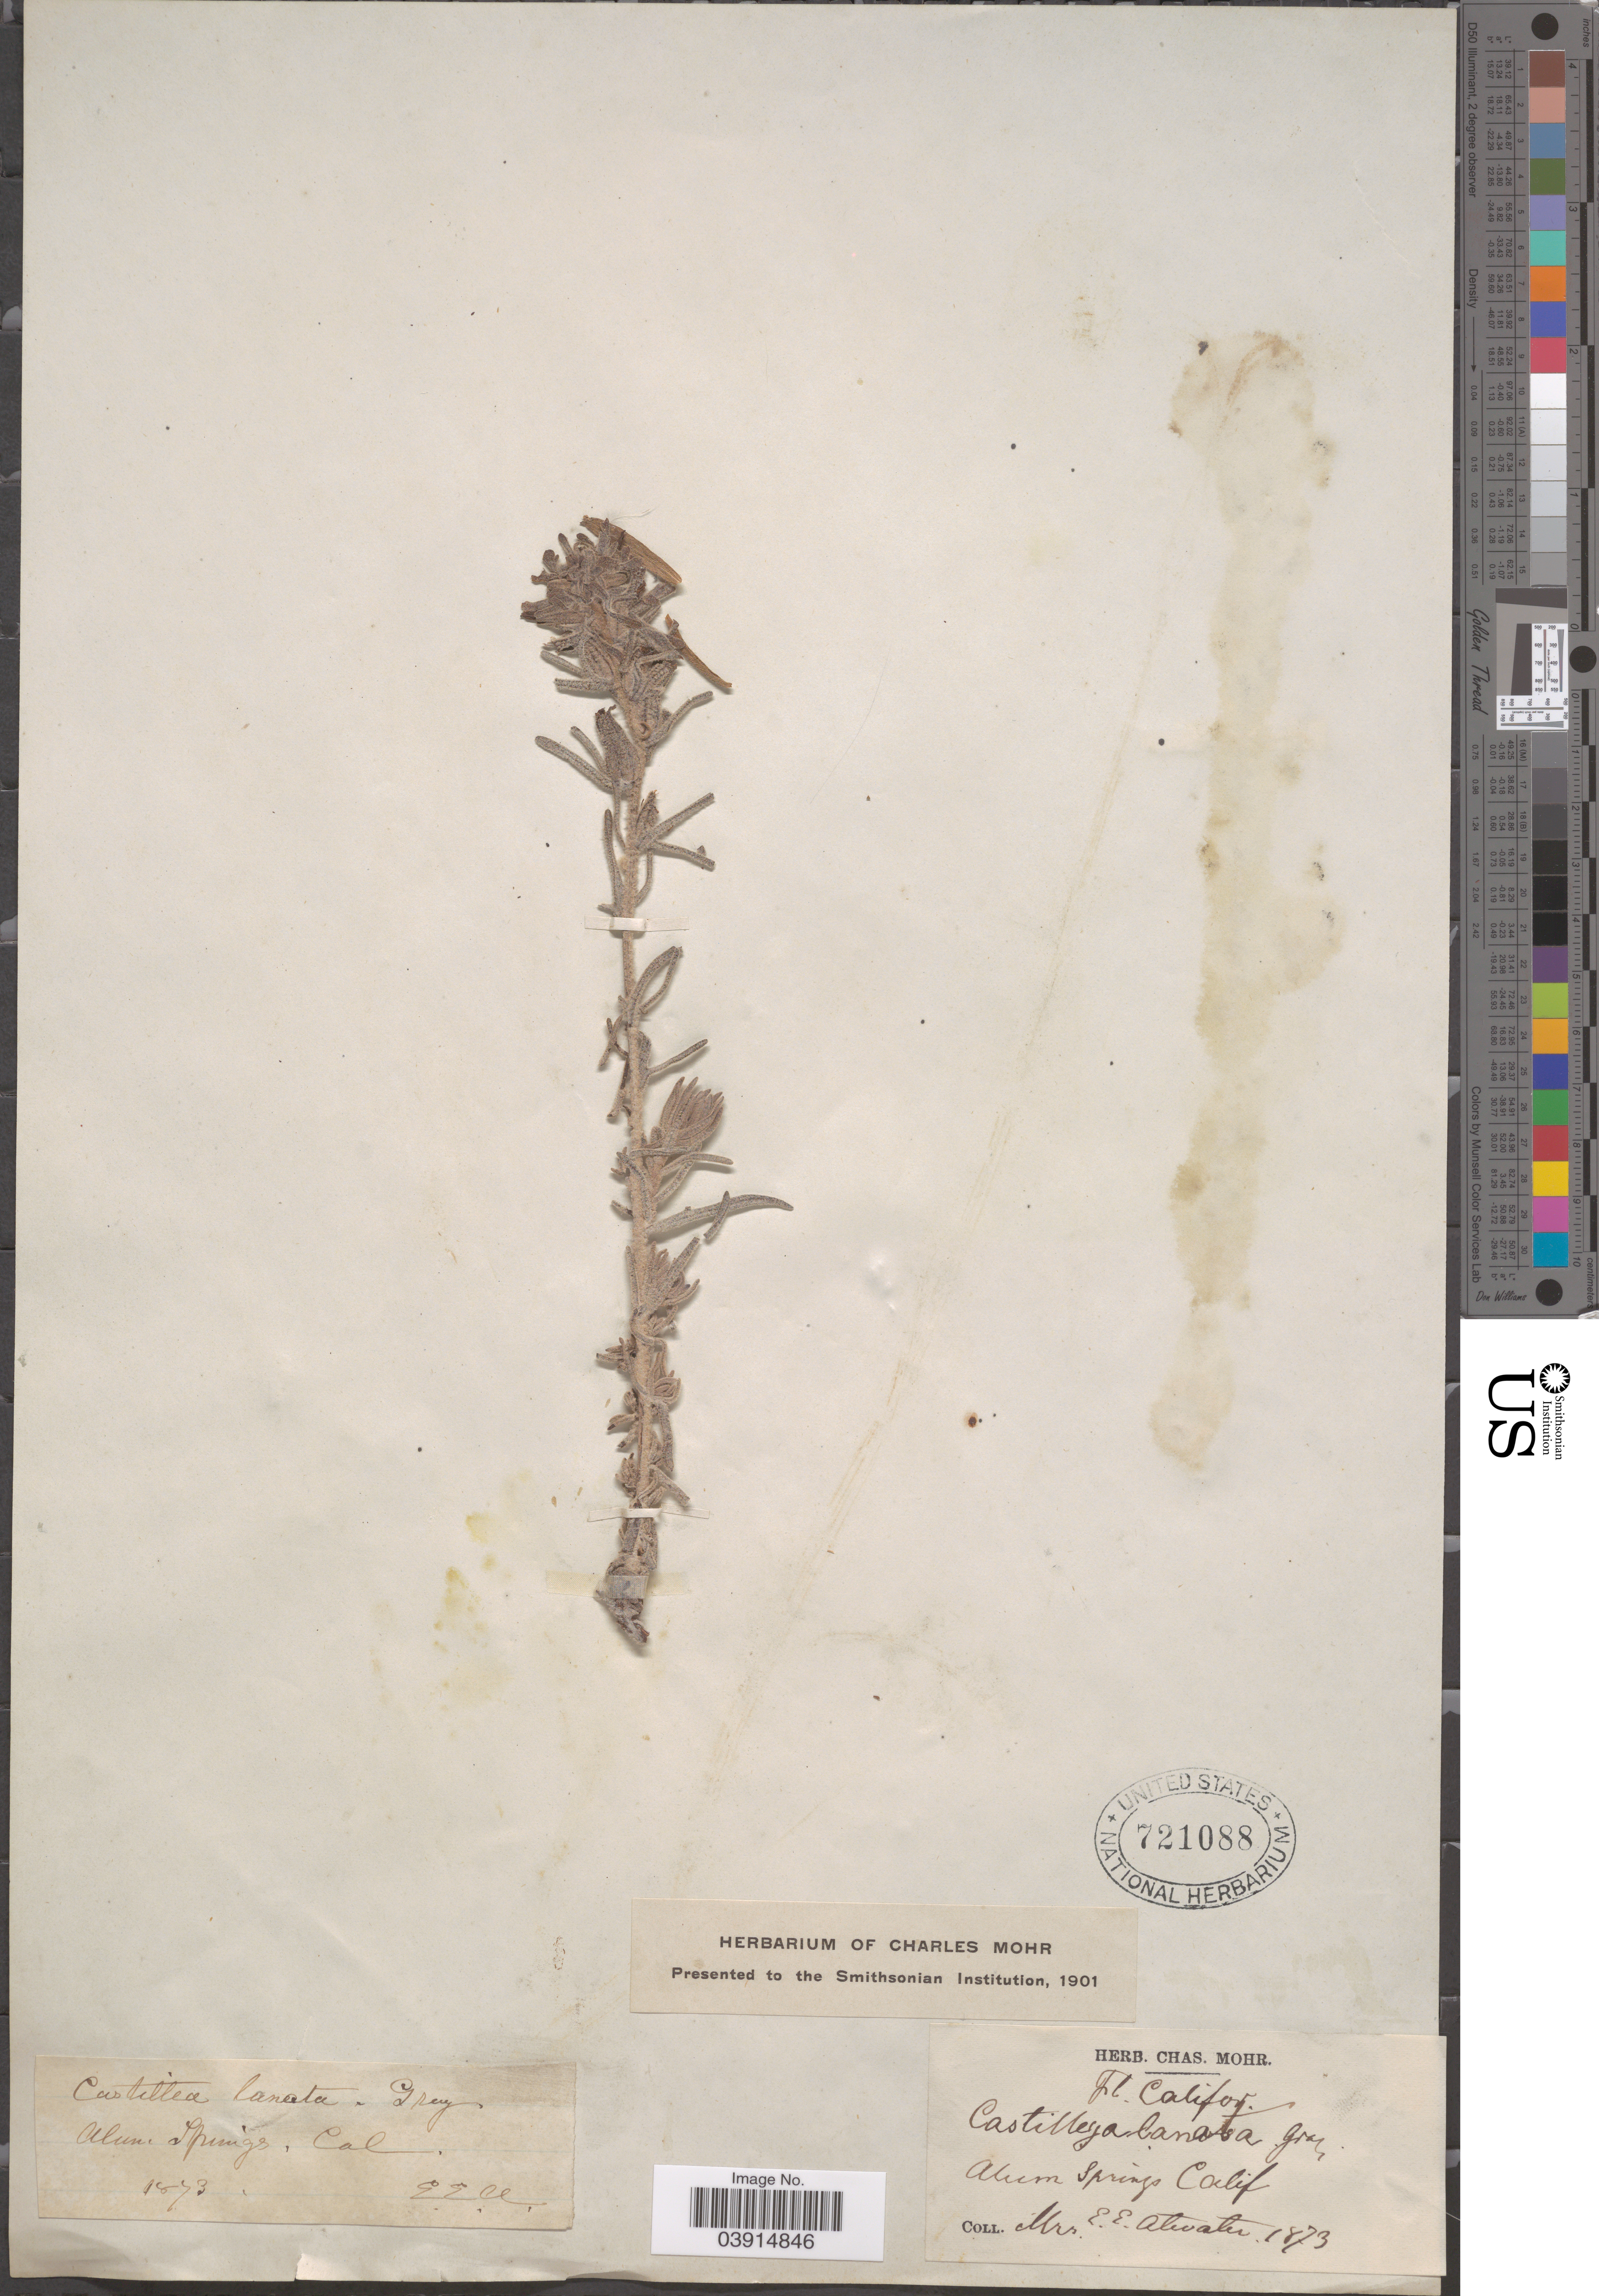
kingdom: Plantae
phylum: Tracheophyta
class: Magnoliopsida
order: Lamiales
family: Orobanchaceae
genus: Castilleja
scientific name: Castilleja sp.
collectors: E. E. Atwater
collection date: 1873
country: United States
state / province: California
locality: Alum Springs.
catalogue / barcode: US 721088